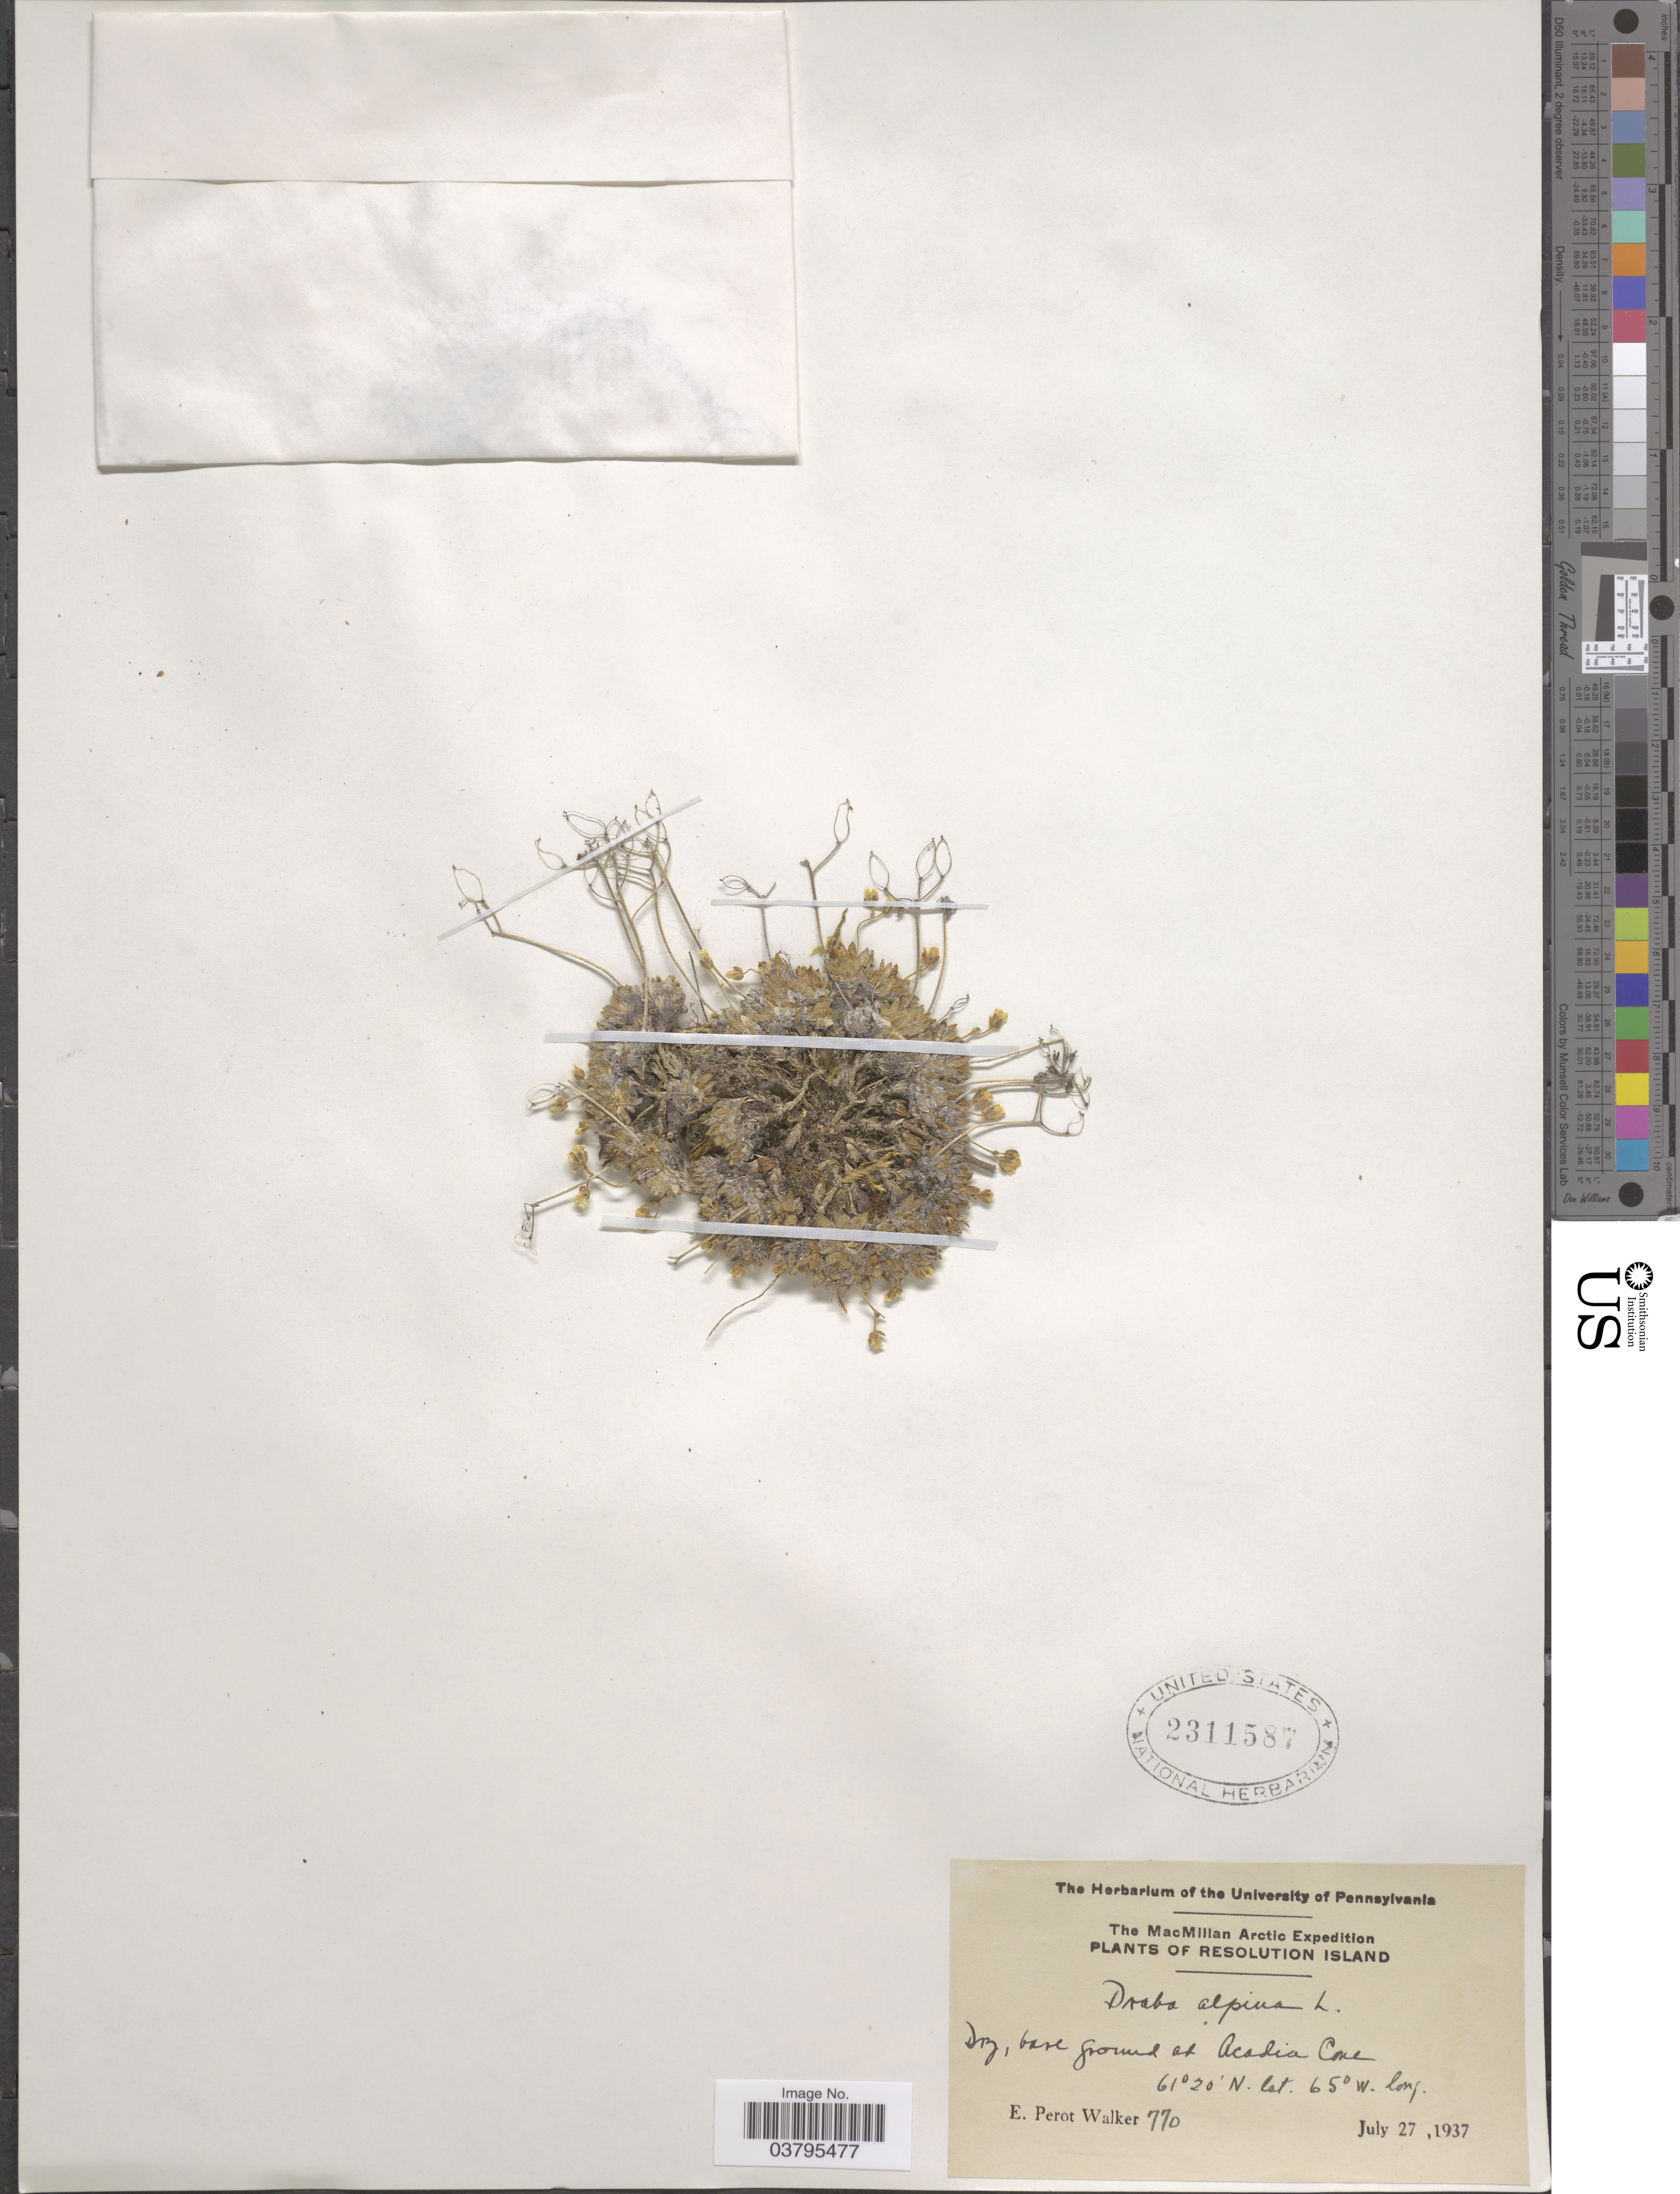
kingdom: Plantae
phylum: Tracheophyta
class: Magnoliopsida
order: Brassicales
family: Brassicaceae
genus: Draba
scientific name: Draba alpina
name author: L.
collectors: E. Walker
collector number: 770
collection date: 1937-07-27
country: Canada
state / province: Nunavut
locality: Resolution Island. Dry, base ground at Acadia Cove.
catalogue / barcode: US 2311587